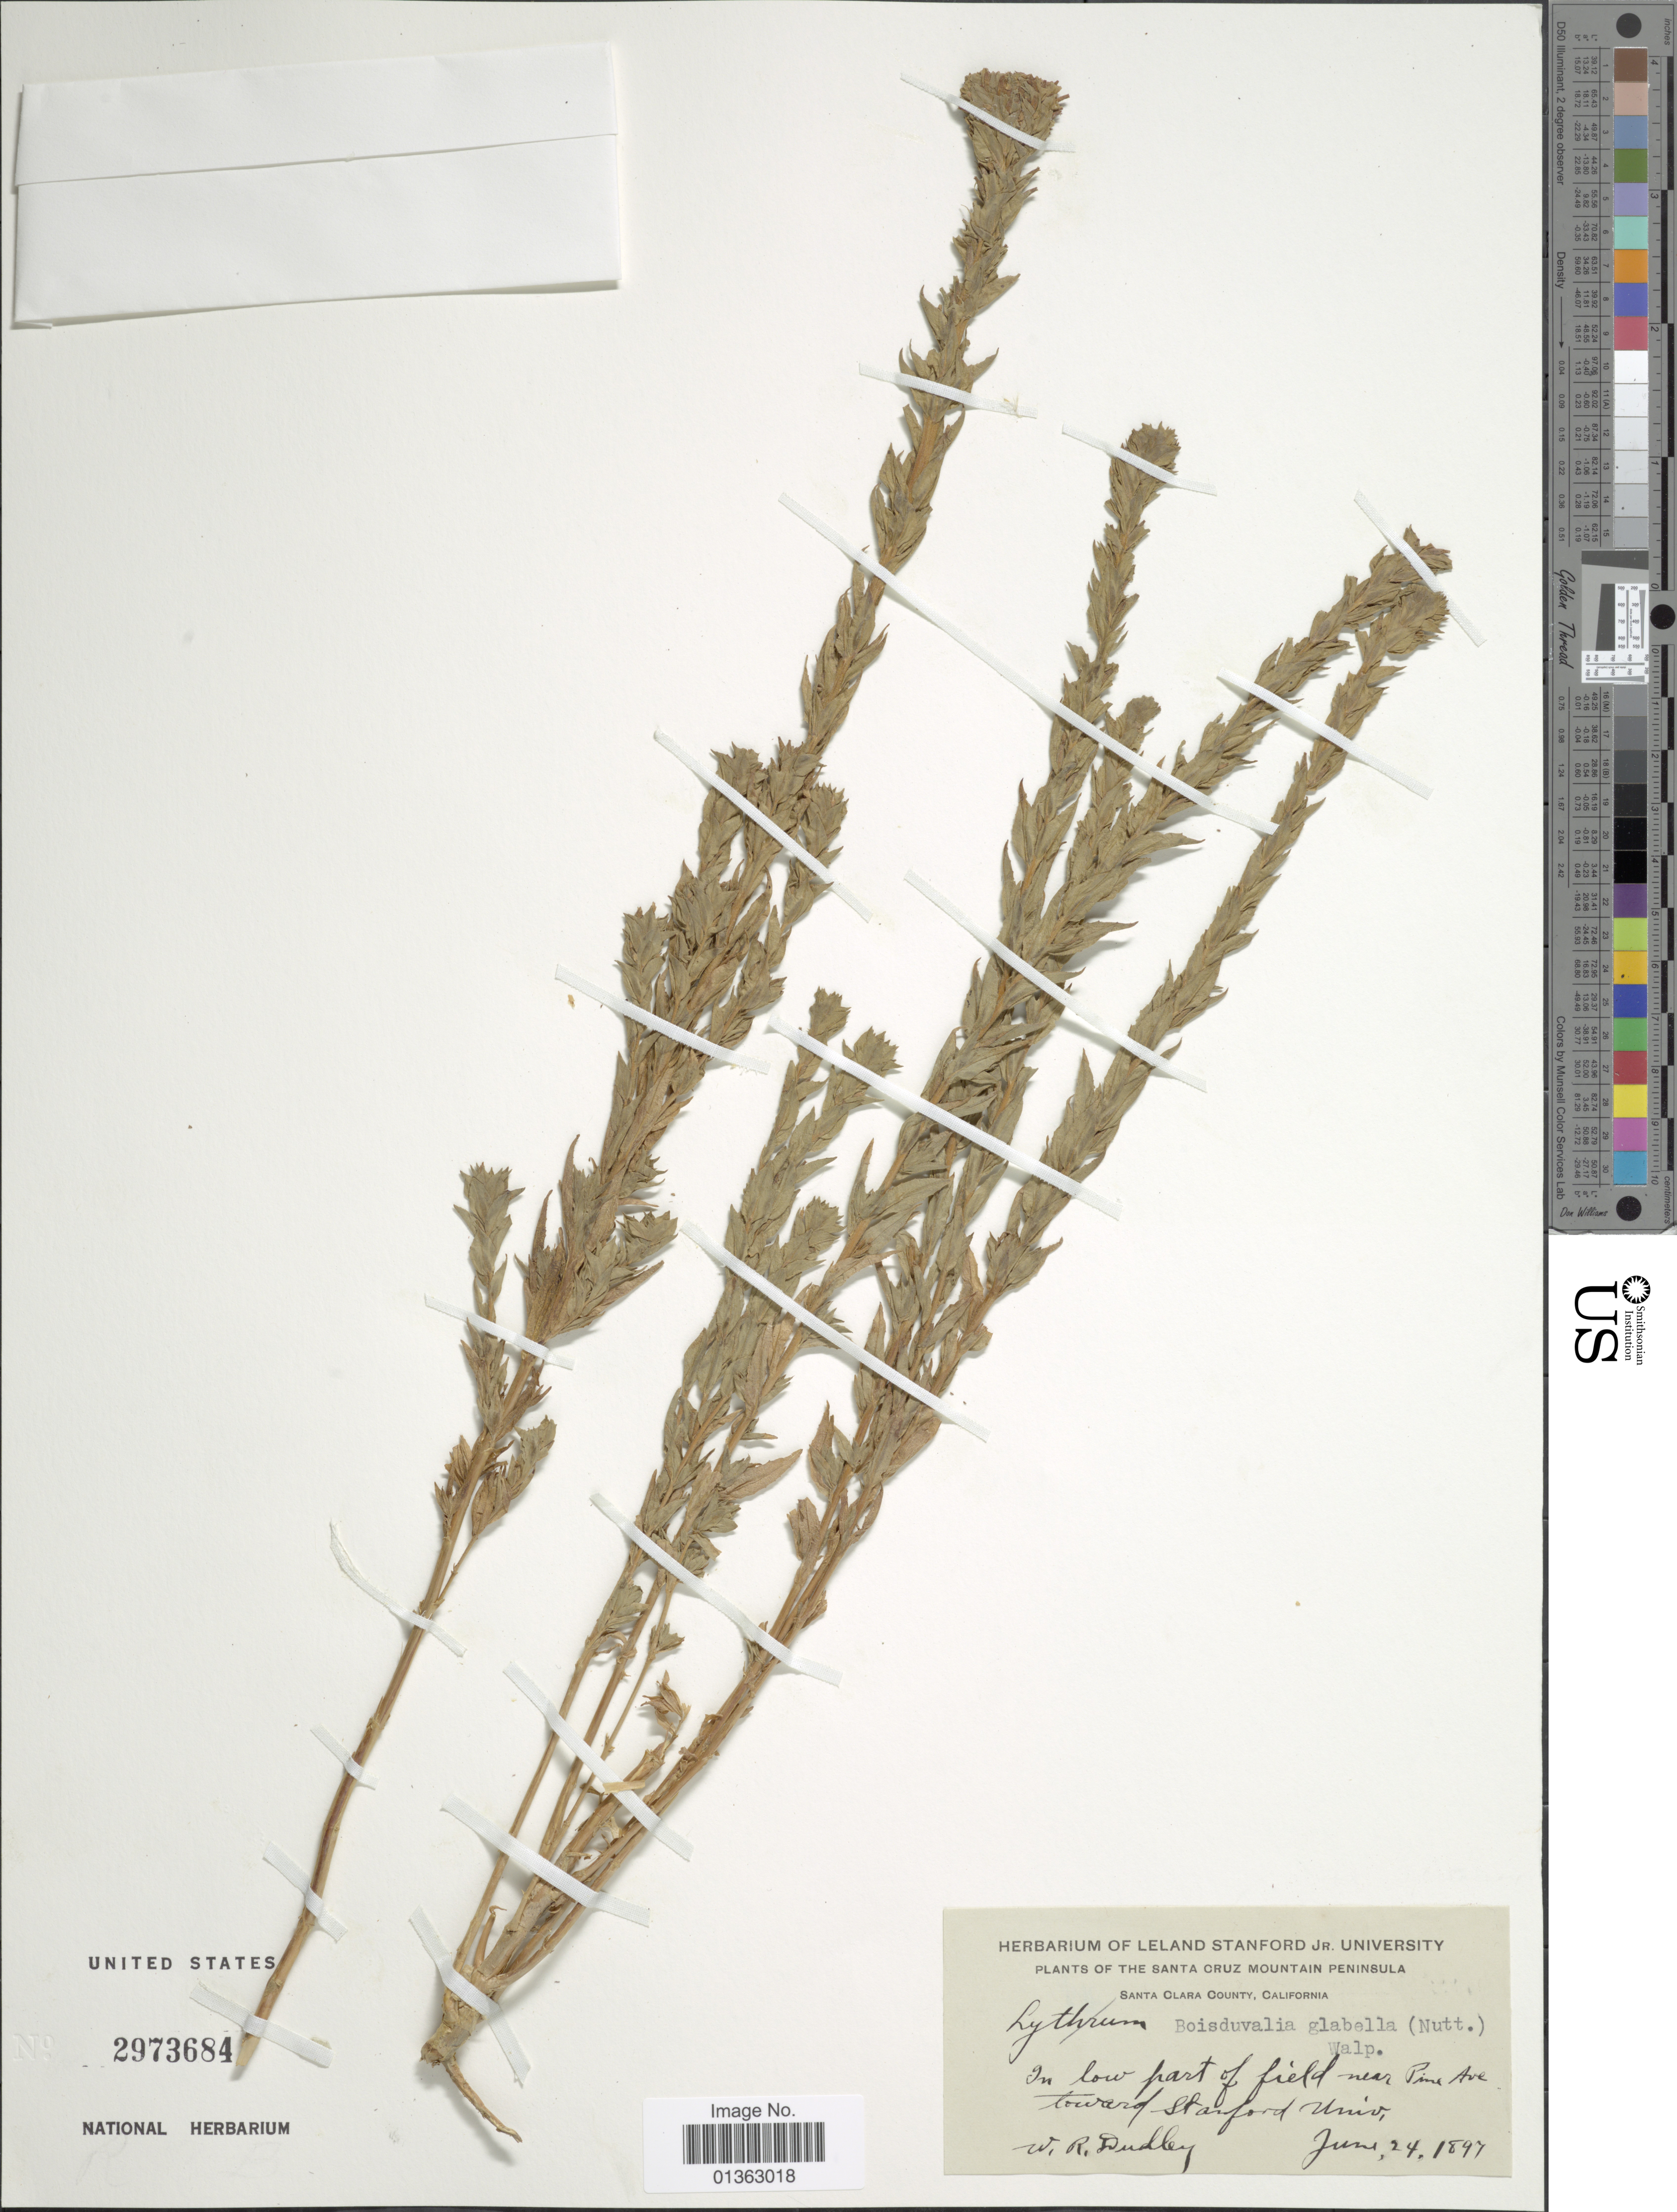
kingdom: Plantae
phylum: Tracheophyta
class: Magnoliopsida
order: Myrtales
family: Onagraceae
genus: Epilobium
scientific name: Epilobium campestre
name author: (Jeps.) Hoch & W.L. Wagner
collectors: W. Dudley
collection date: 1897-06-24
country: United States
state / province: California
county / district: Santa Clara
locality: Santa Cruz Mountain Peninsula. Santa Clara County. In low part of field near Pine Ave toward Stanford Univ.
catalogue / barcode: US 2973684